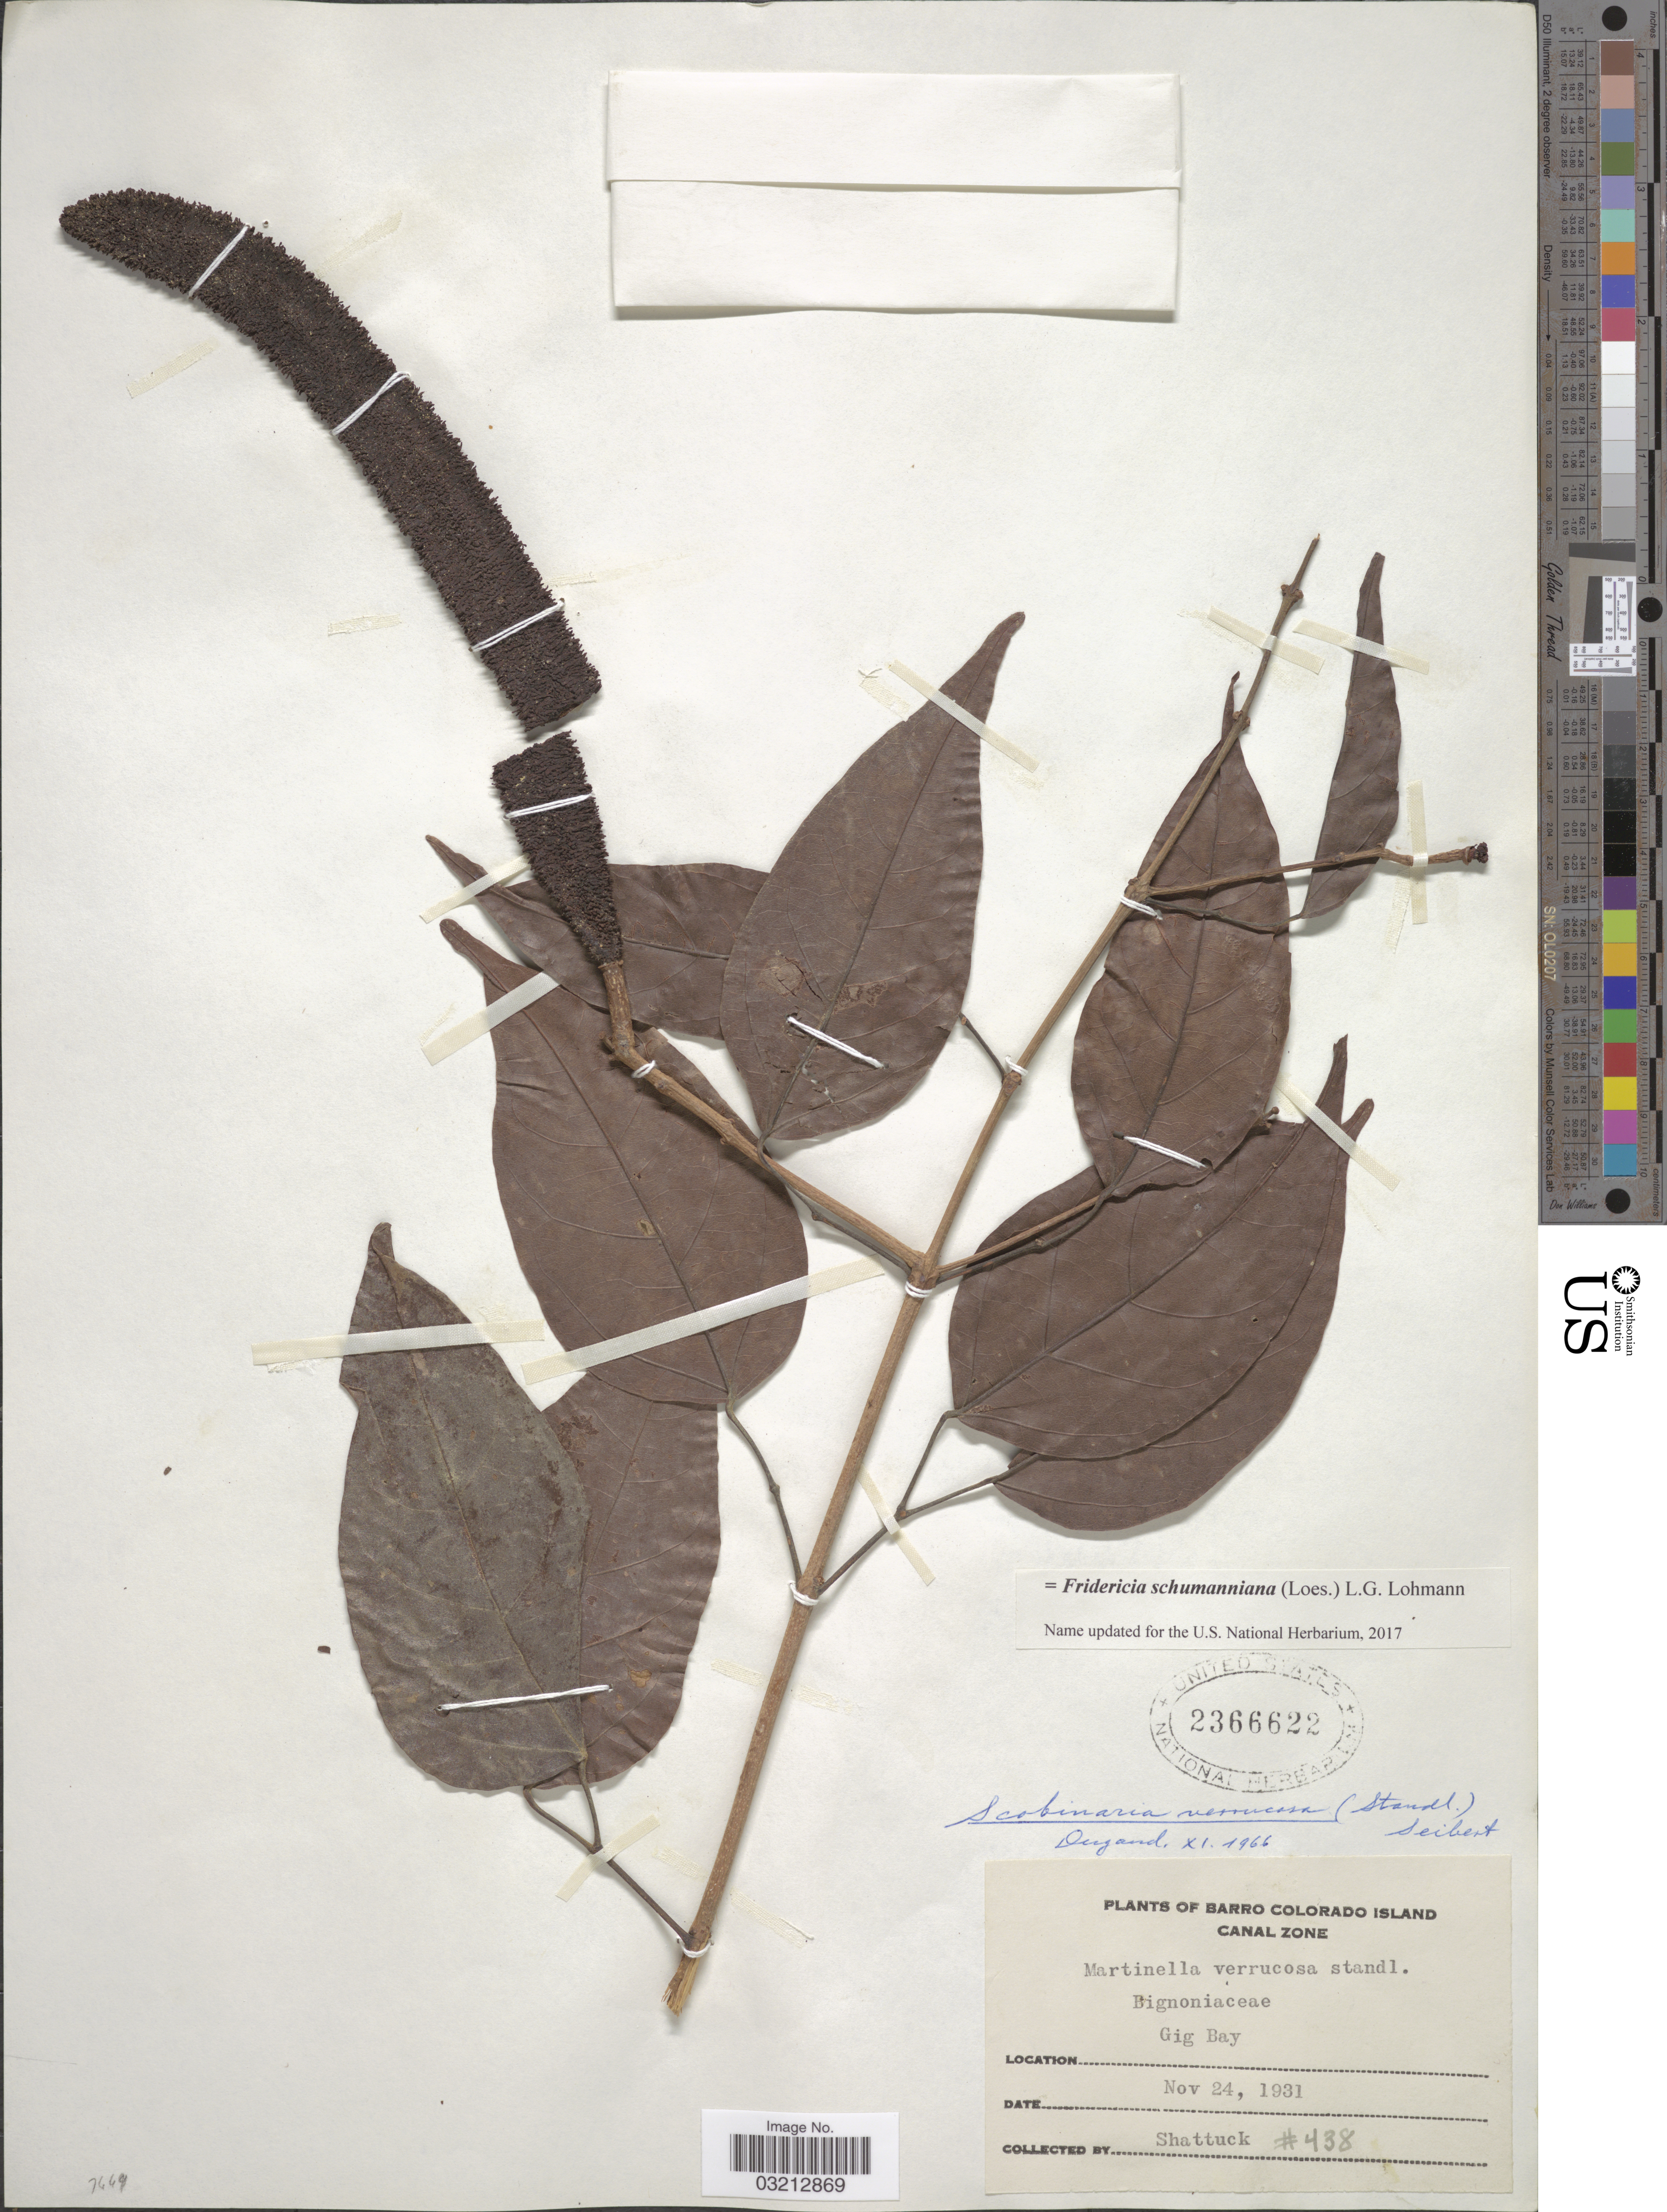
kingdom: Plantae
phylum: Tracheophyta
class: Magnoliopsida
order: Lamiales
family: Bignoniaceae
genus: Fridericia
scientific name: Fridericia schumanniana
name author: (Loes.) L.G. Lohmann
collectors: Shattuck, --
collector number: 438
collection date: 1931-11-24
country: Panama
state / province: Panamá Oeste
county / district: Canal Zone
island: Barro Colorado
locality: Barro Colorado Island. Canal Zone. Gig Bay.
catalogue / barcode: US 2366622